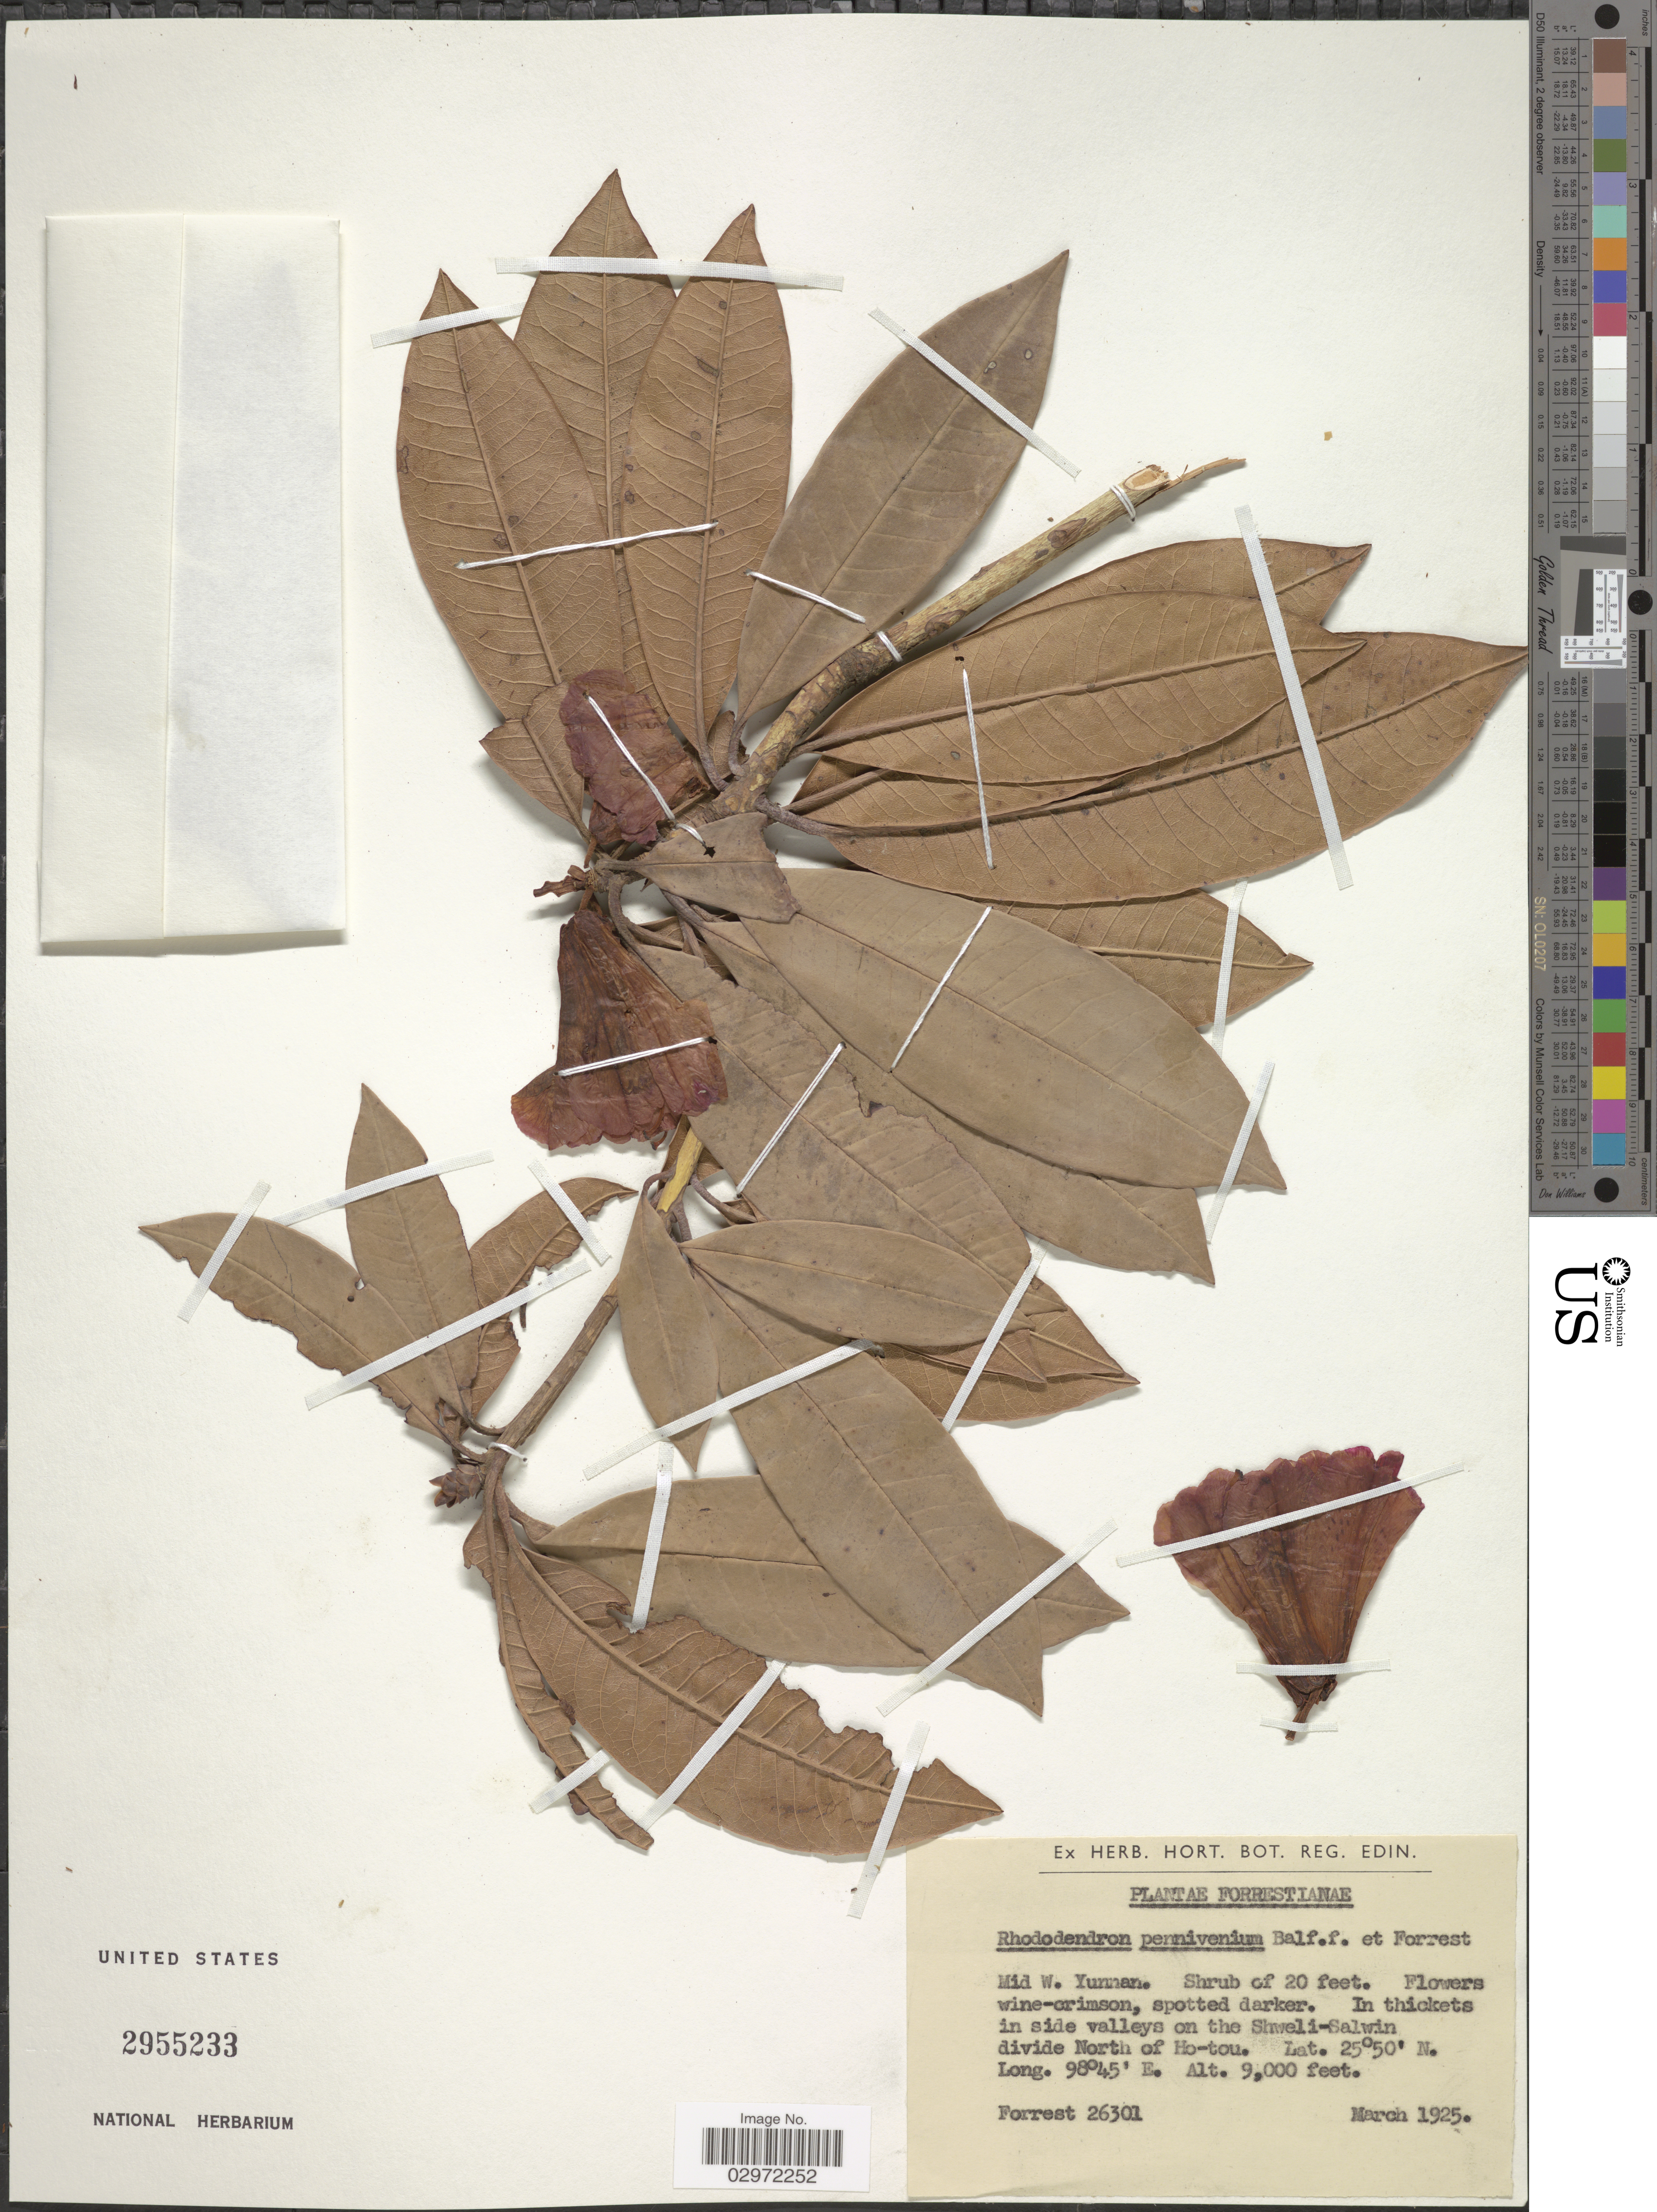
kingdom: Plantae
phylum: Tracheophyta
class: Magnoliopsida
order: Ericales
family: Ericaceae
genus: Rhododendron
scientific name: Rhododendron pennivenium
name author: Balf. f. & Forrest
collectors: -. Forrest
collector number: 26301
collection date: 1925-03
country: China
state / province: Yunnan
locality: Mid W. Yunnan. In thickets in side valleys on the Shweli-Salwin divide North of Ho-tou.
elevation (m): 2743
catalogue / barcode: US 2955233